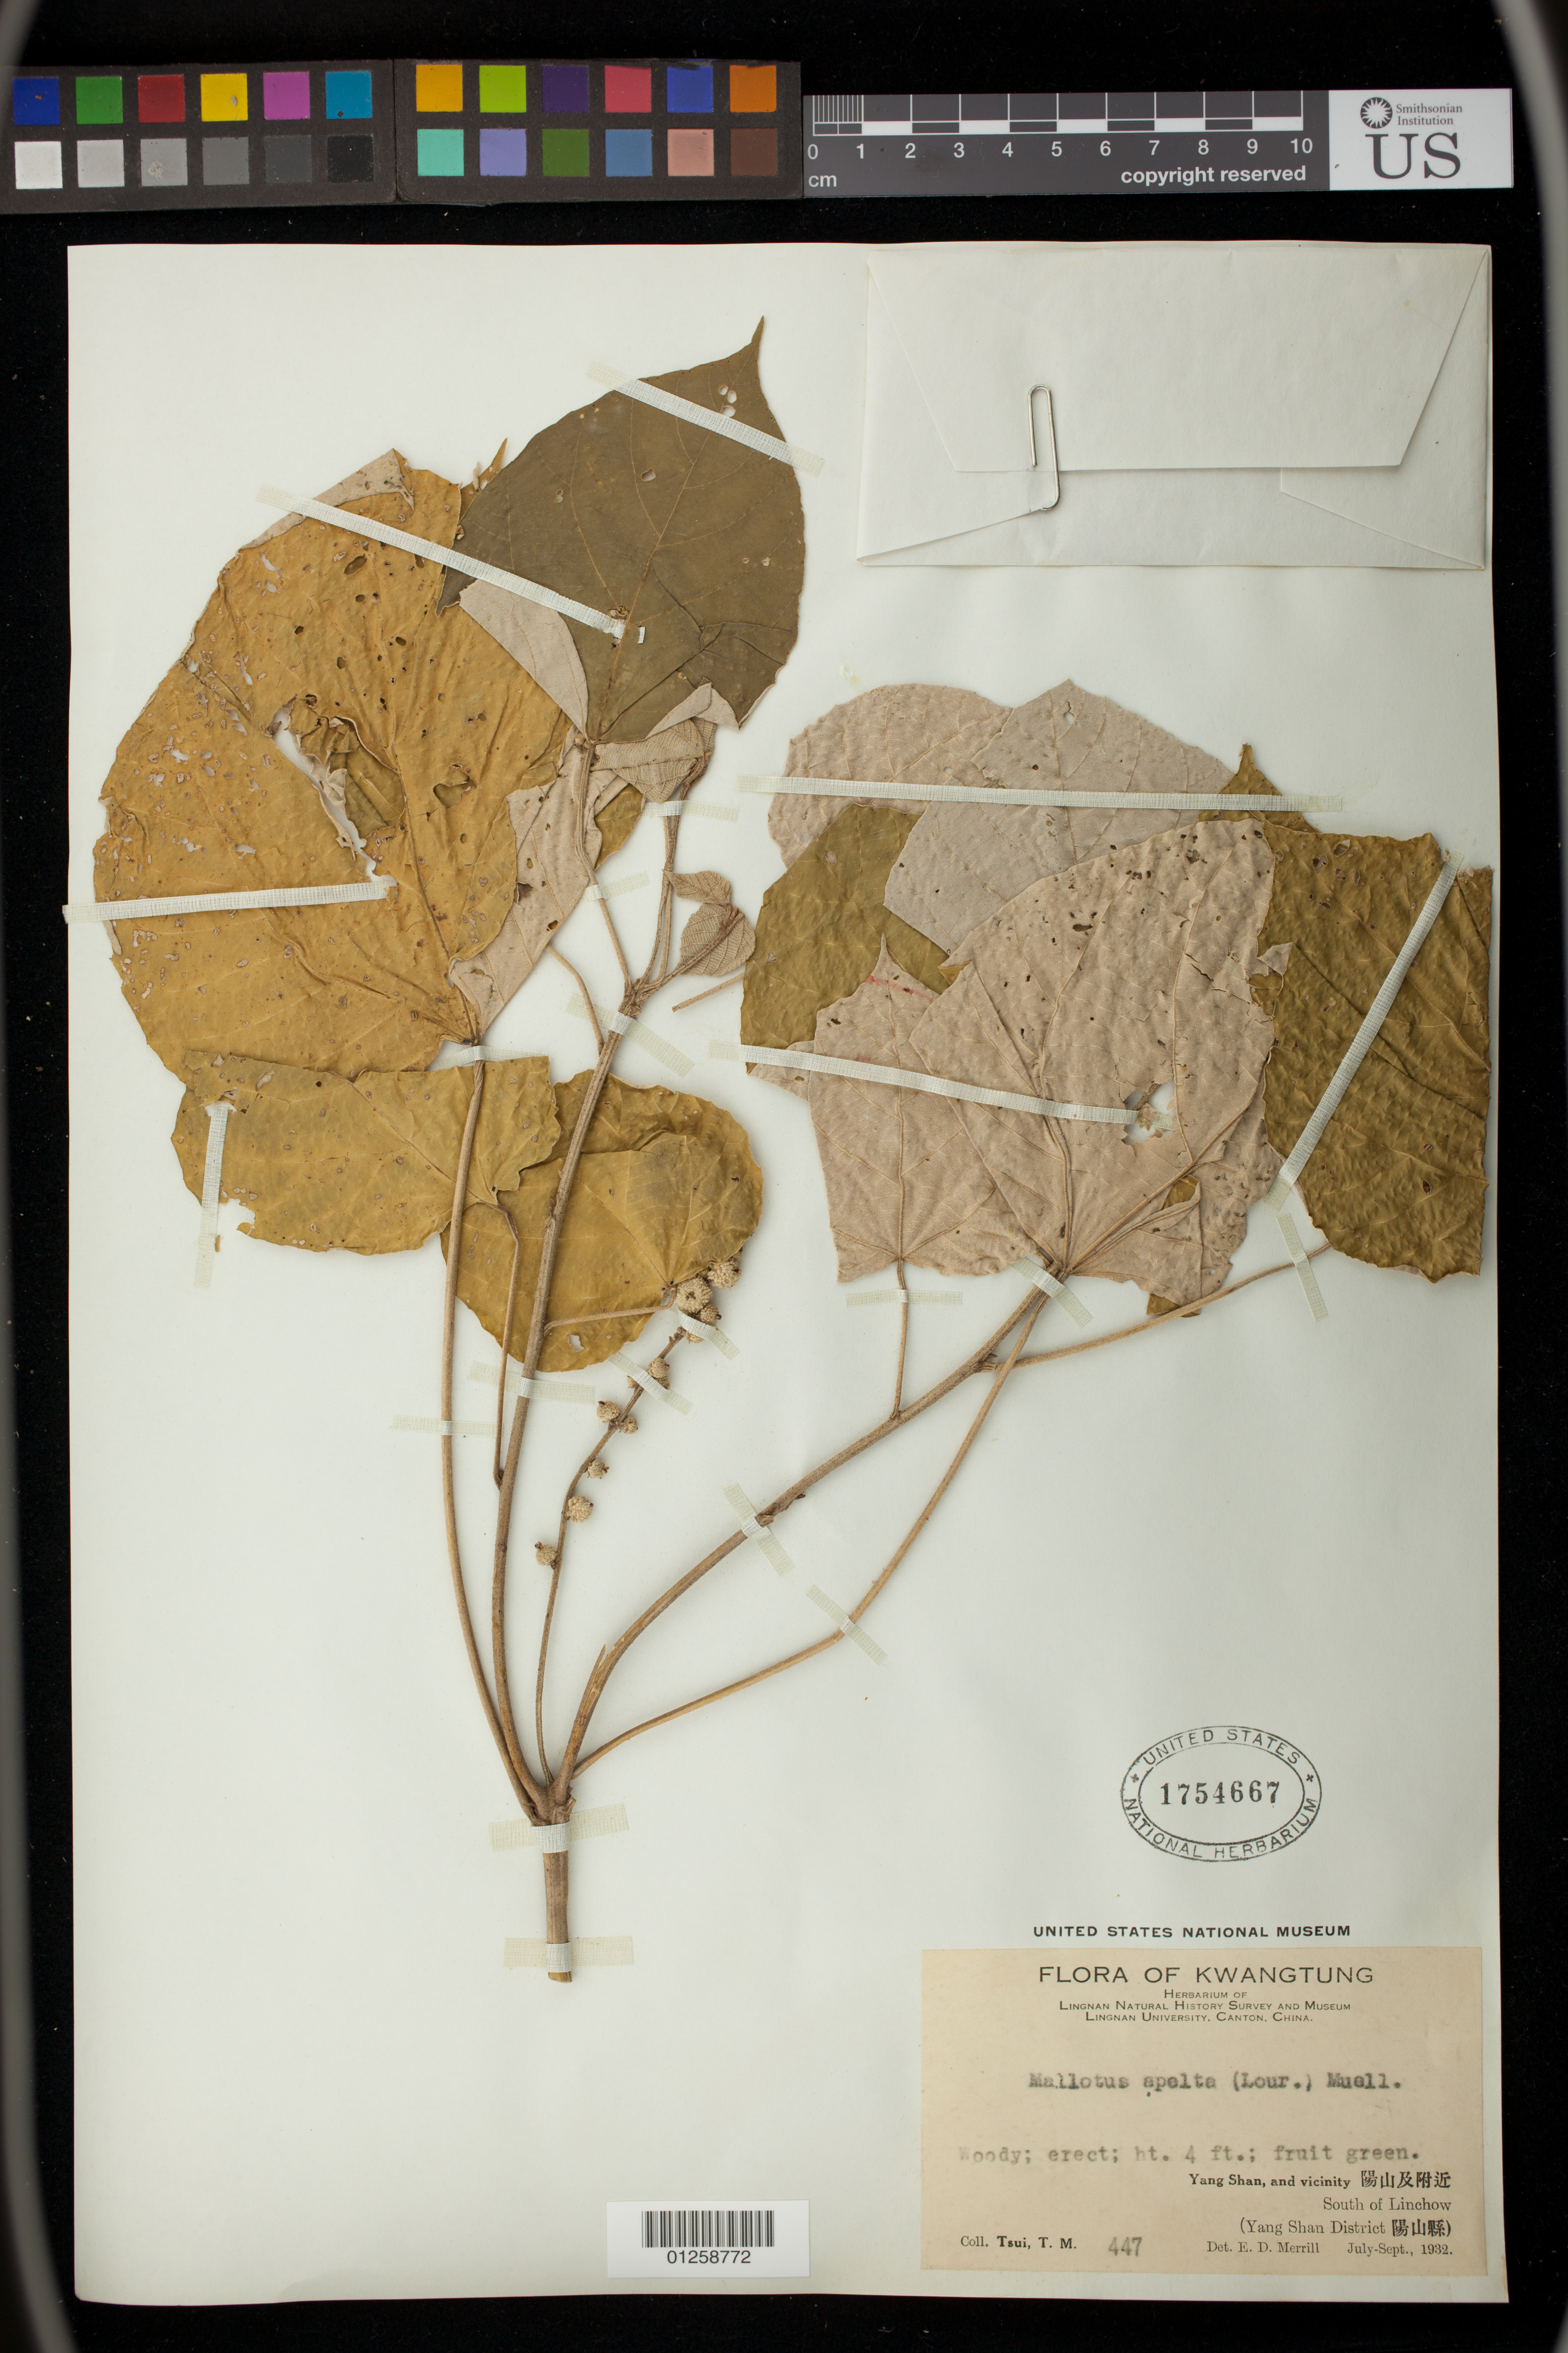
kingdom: Plantae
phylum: Tracheophyta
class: Magnoliopsida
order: Malpighiales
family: Euphorbiaceae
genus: Mallotus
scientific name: Mallotus apelta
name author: (Lour.) Müll. Arg.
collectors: T. Tsui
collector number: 447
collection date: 1932-06/1932-09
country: China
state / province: Guangdong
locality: Yang Shan and vicinity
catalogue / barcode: US 1754667